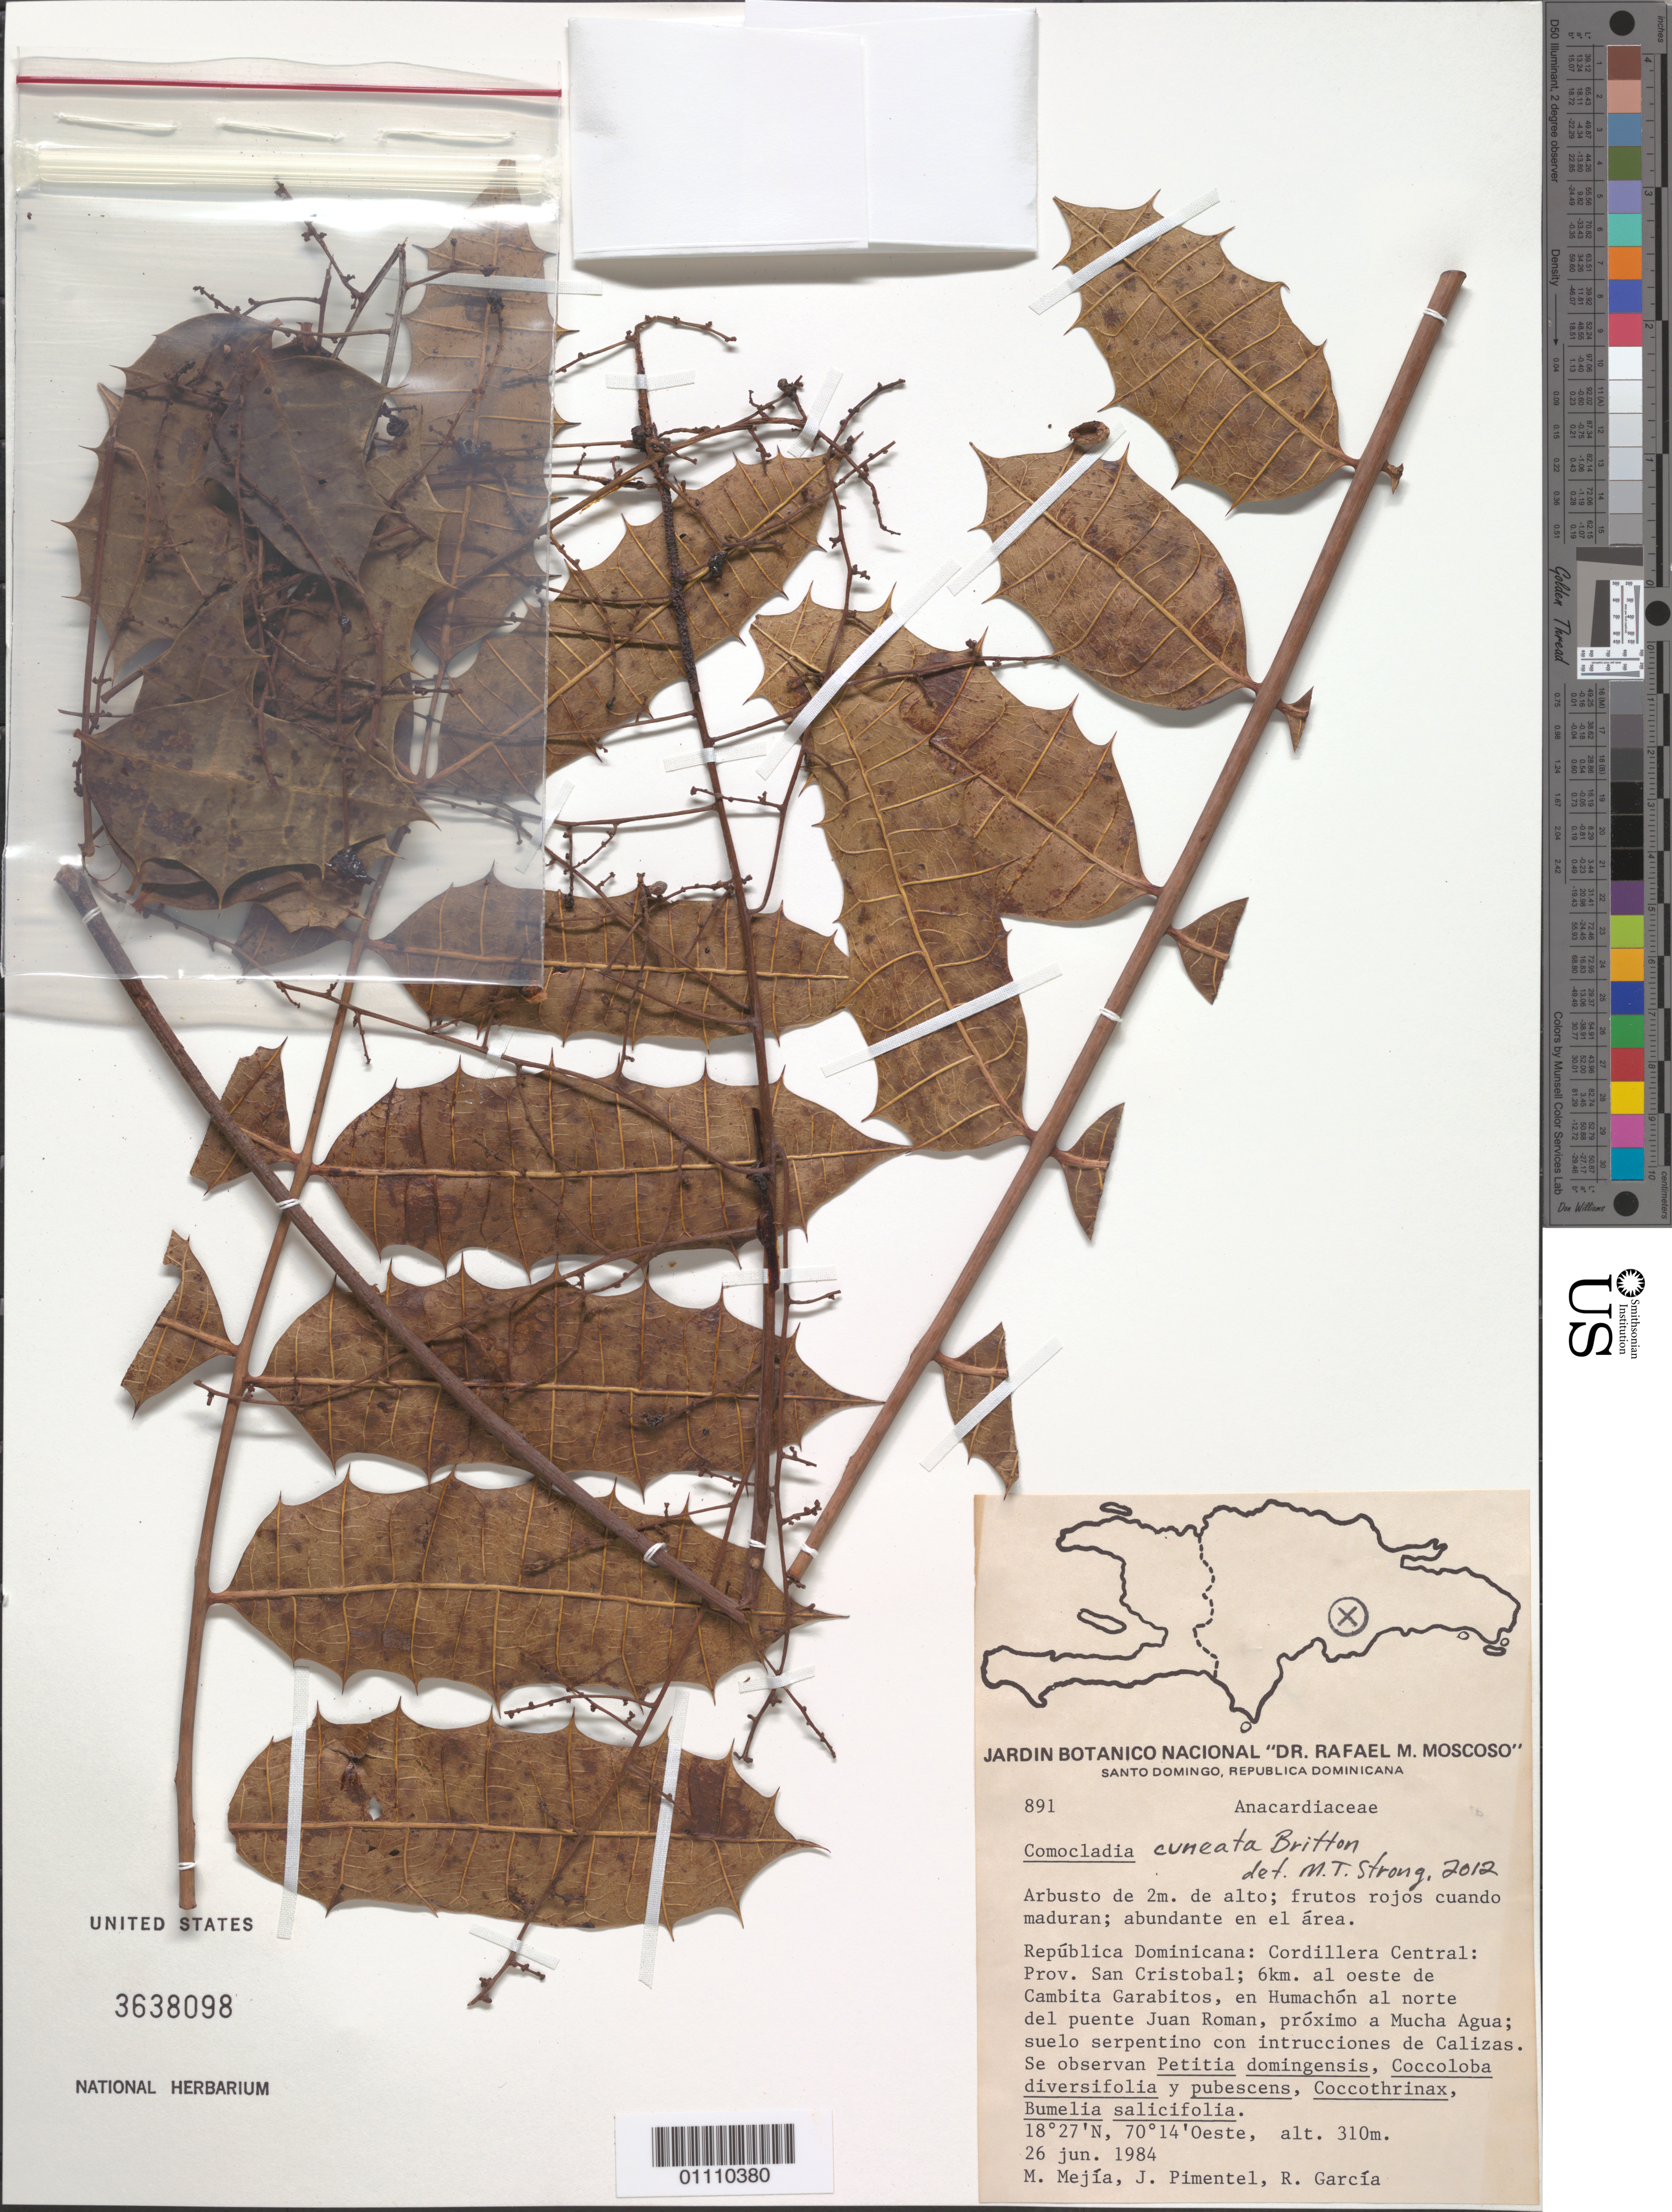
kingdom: Plantae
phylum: Tracheophyta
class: Magnoliopsida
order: Sapindales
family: Anacardiaceae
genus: Comocladia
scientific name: Comocladia cuneata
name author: Britton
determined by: Strong, M. T., (US), Smithsonian Institution - National Museum of Natural History (UNITED STATES)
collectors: M. Mejia, J. Pimentel & R. G. García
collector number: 891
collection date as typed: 26 Jun 1984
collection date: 1984-06-26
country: Dominican Republic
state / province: San Cristobal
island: Hispaniola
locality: Cordillera Central, 6 km al oeste de Cambita Garabitos, en Humachón al norte del puente Juan Roman, próximo a Mucha Agua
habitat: Suelo serpentino con intrucciones de Calizas. Se observan Petitia domingensis, Coccoloba diversifolia y pubescens, Coccothrinax, Bumelia salicifolia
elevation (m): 310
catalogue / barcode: US 3638098